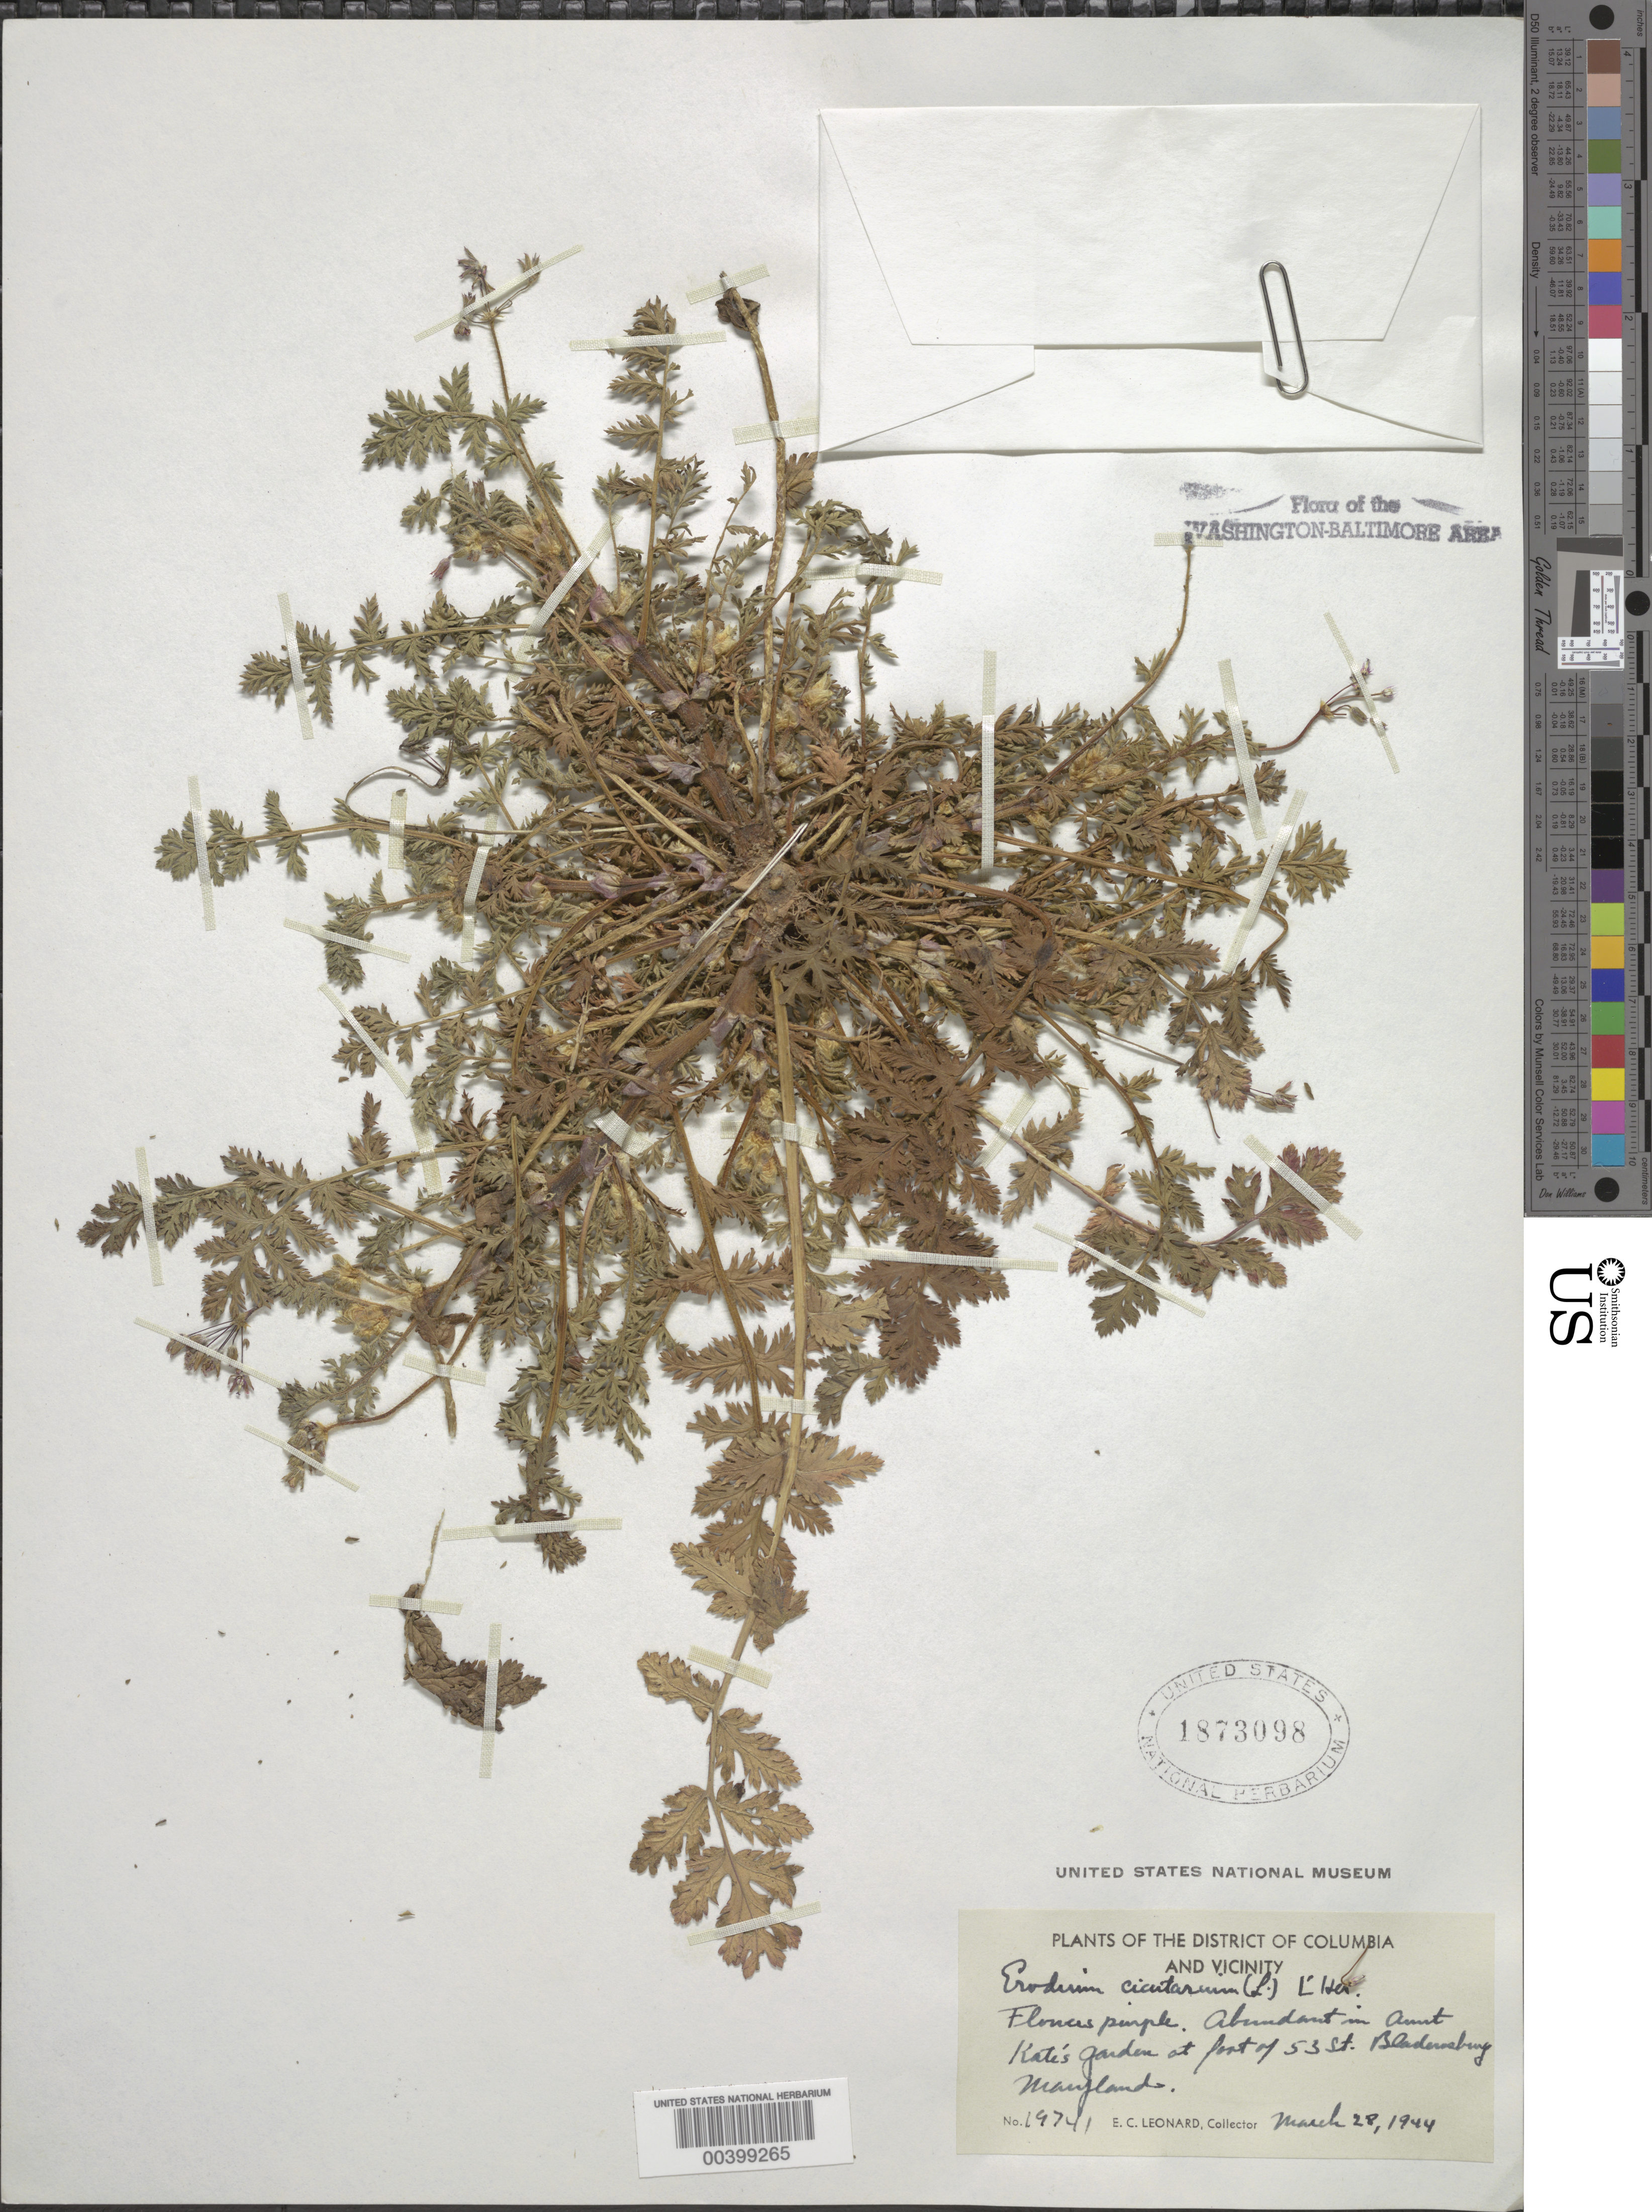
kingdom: Plantae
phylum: Tracheophyta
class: Magnoliopsida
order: Geraniales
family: Geraniaceae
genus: Erodium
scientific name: Erodium cicutarium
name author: (L.) L'Hér.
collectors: E. C. Leonard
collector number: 19741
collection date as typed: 28 Mar 1944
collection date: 1944-03-28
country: United States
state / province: Maryland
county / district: Prince George's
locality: Bladensburg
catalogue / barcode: US 1873098